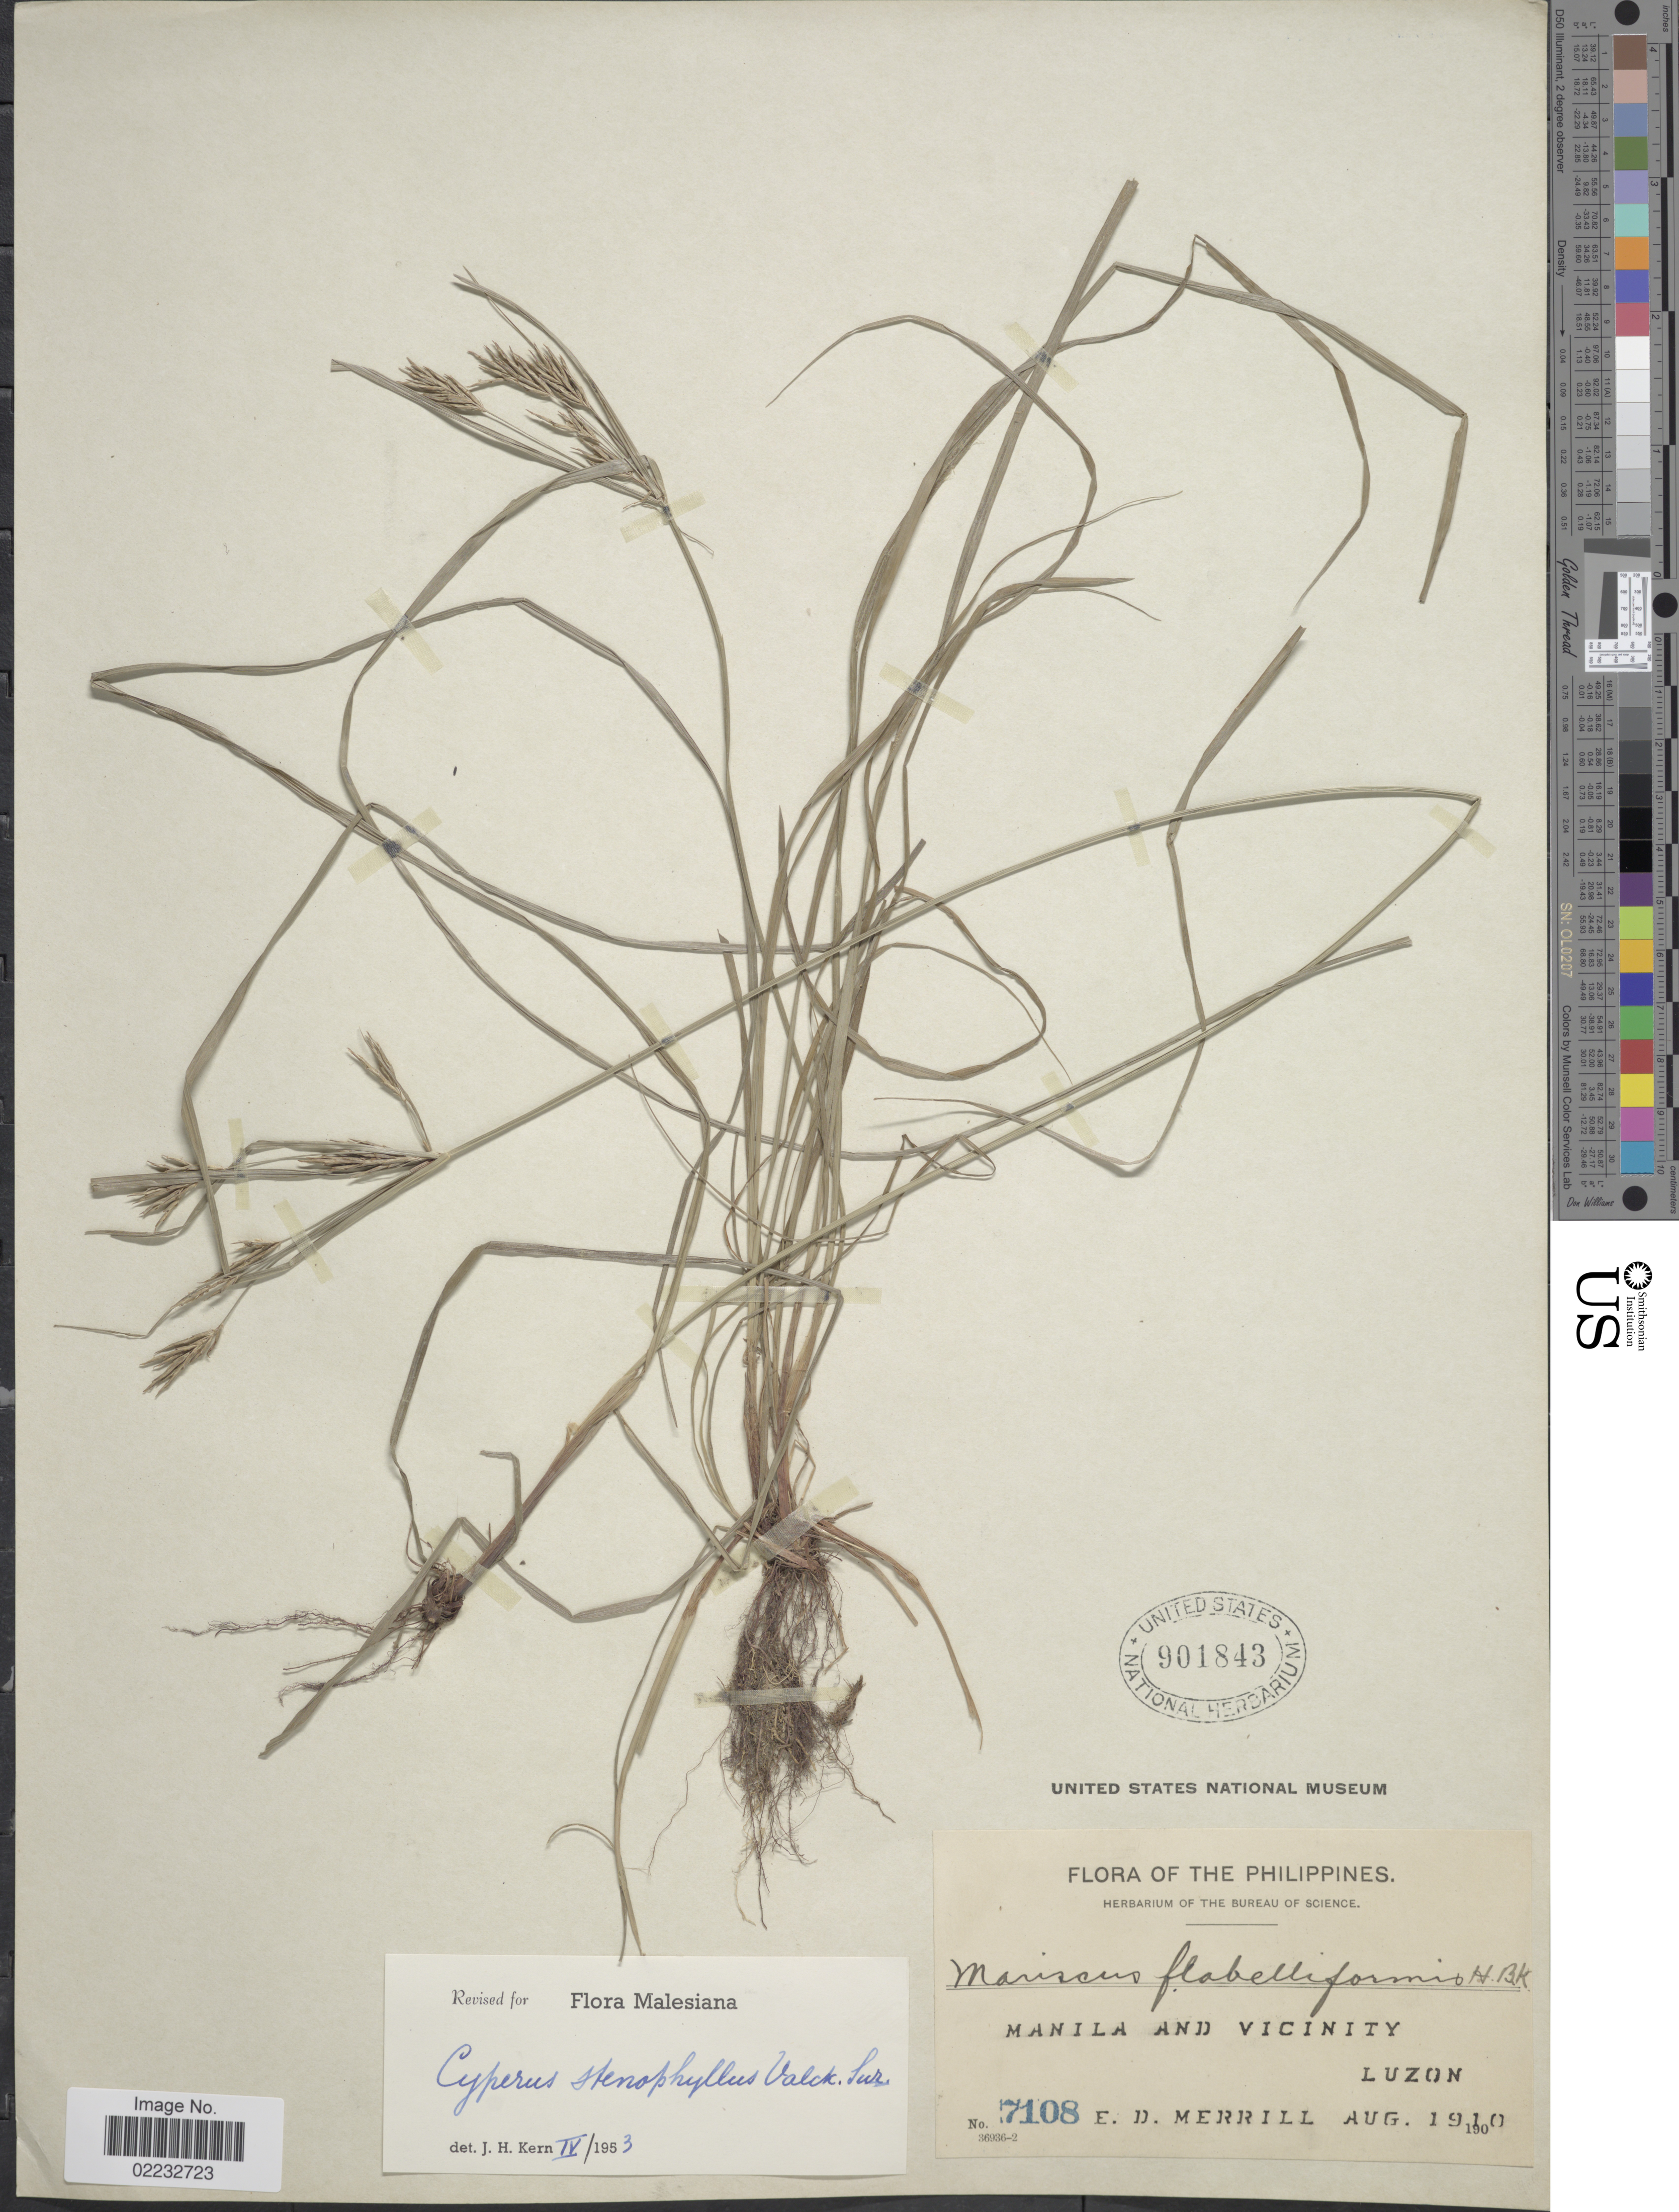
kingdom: Plantae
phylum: Tracheophyta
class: Liliopsida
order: Poales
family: Cyperaceae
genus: Cyperus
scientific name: Cyperus stenophyllus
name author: Valck. Sur.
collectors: E. D. Merrill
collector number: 7108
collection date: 1910-08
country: Philippines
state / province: National Capital Region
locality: Manila and vicinity, Luzon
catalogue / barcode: US 901843